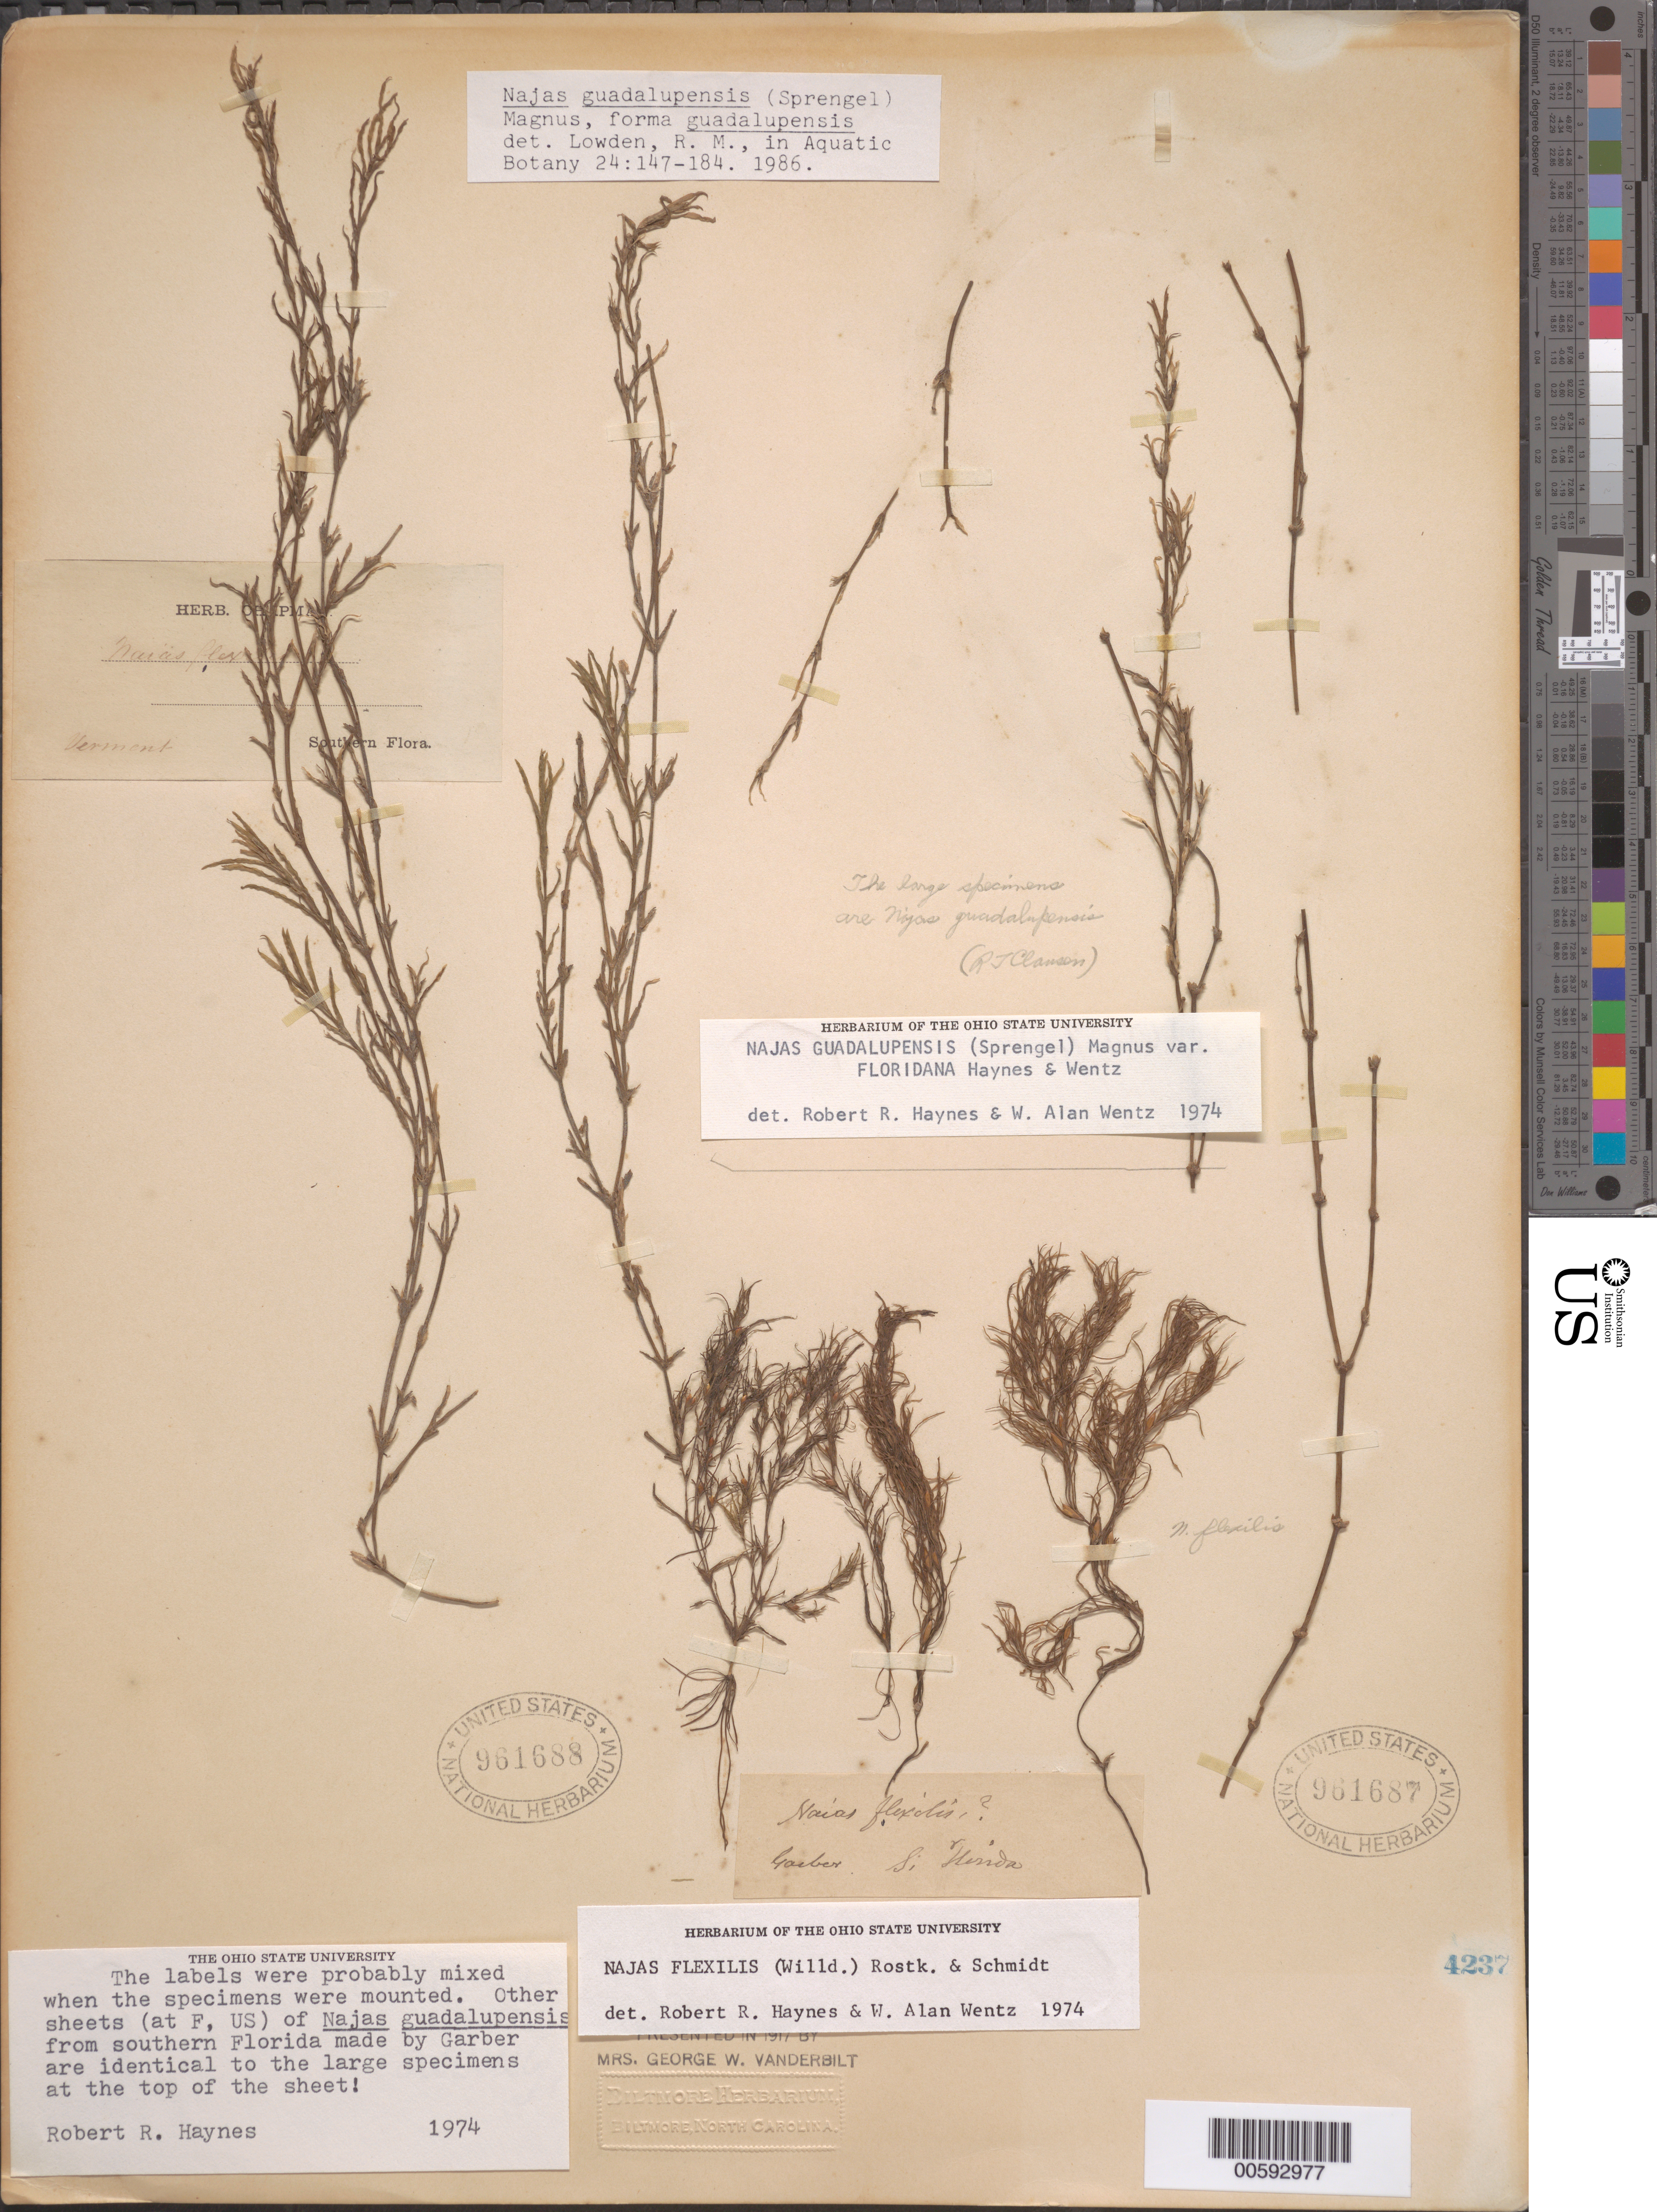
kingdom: Plantae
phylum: Tracheophyta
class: Liliopsida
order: Alismatales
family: Hydrocharitaceae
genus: Najas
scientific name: Najas guadalupensis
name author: (Spreng.) Magnus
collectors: -- Garber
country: United States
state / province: Florida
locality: Southern Florida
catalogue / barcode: US 961687